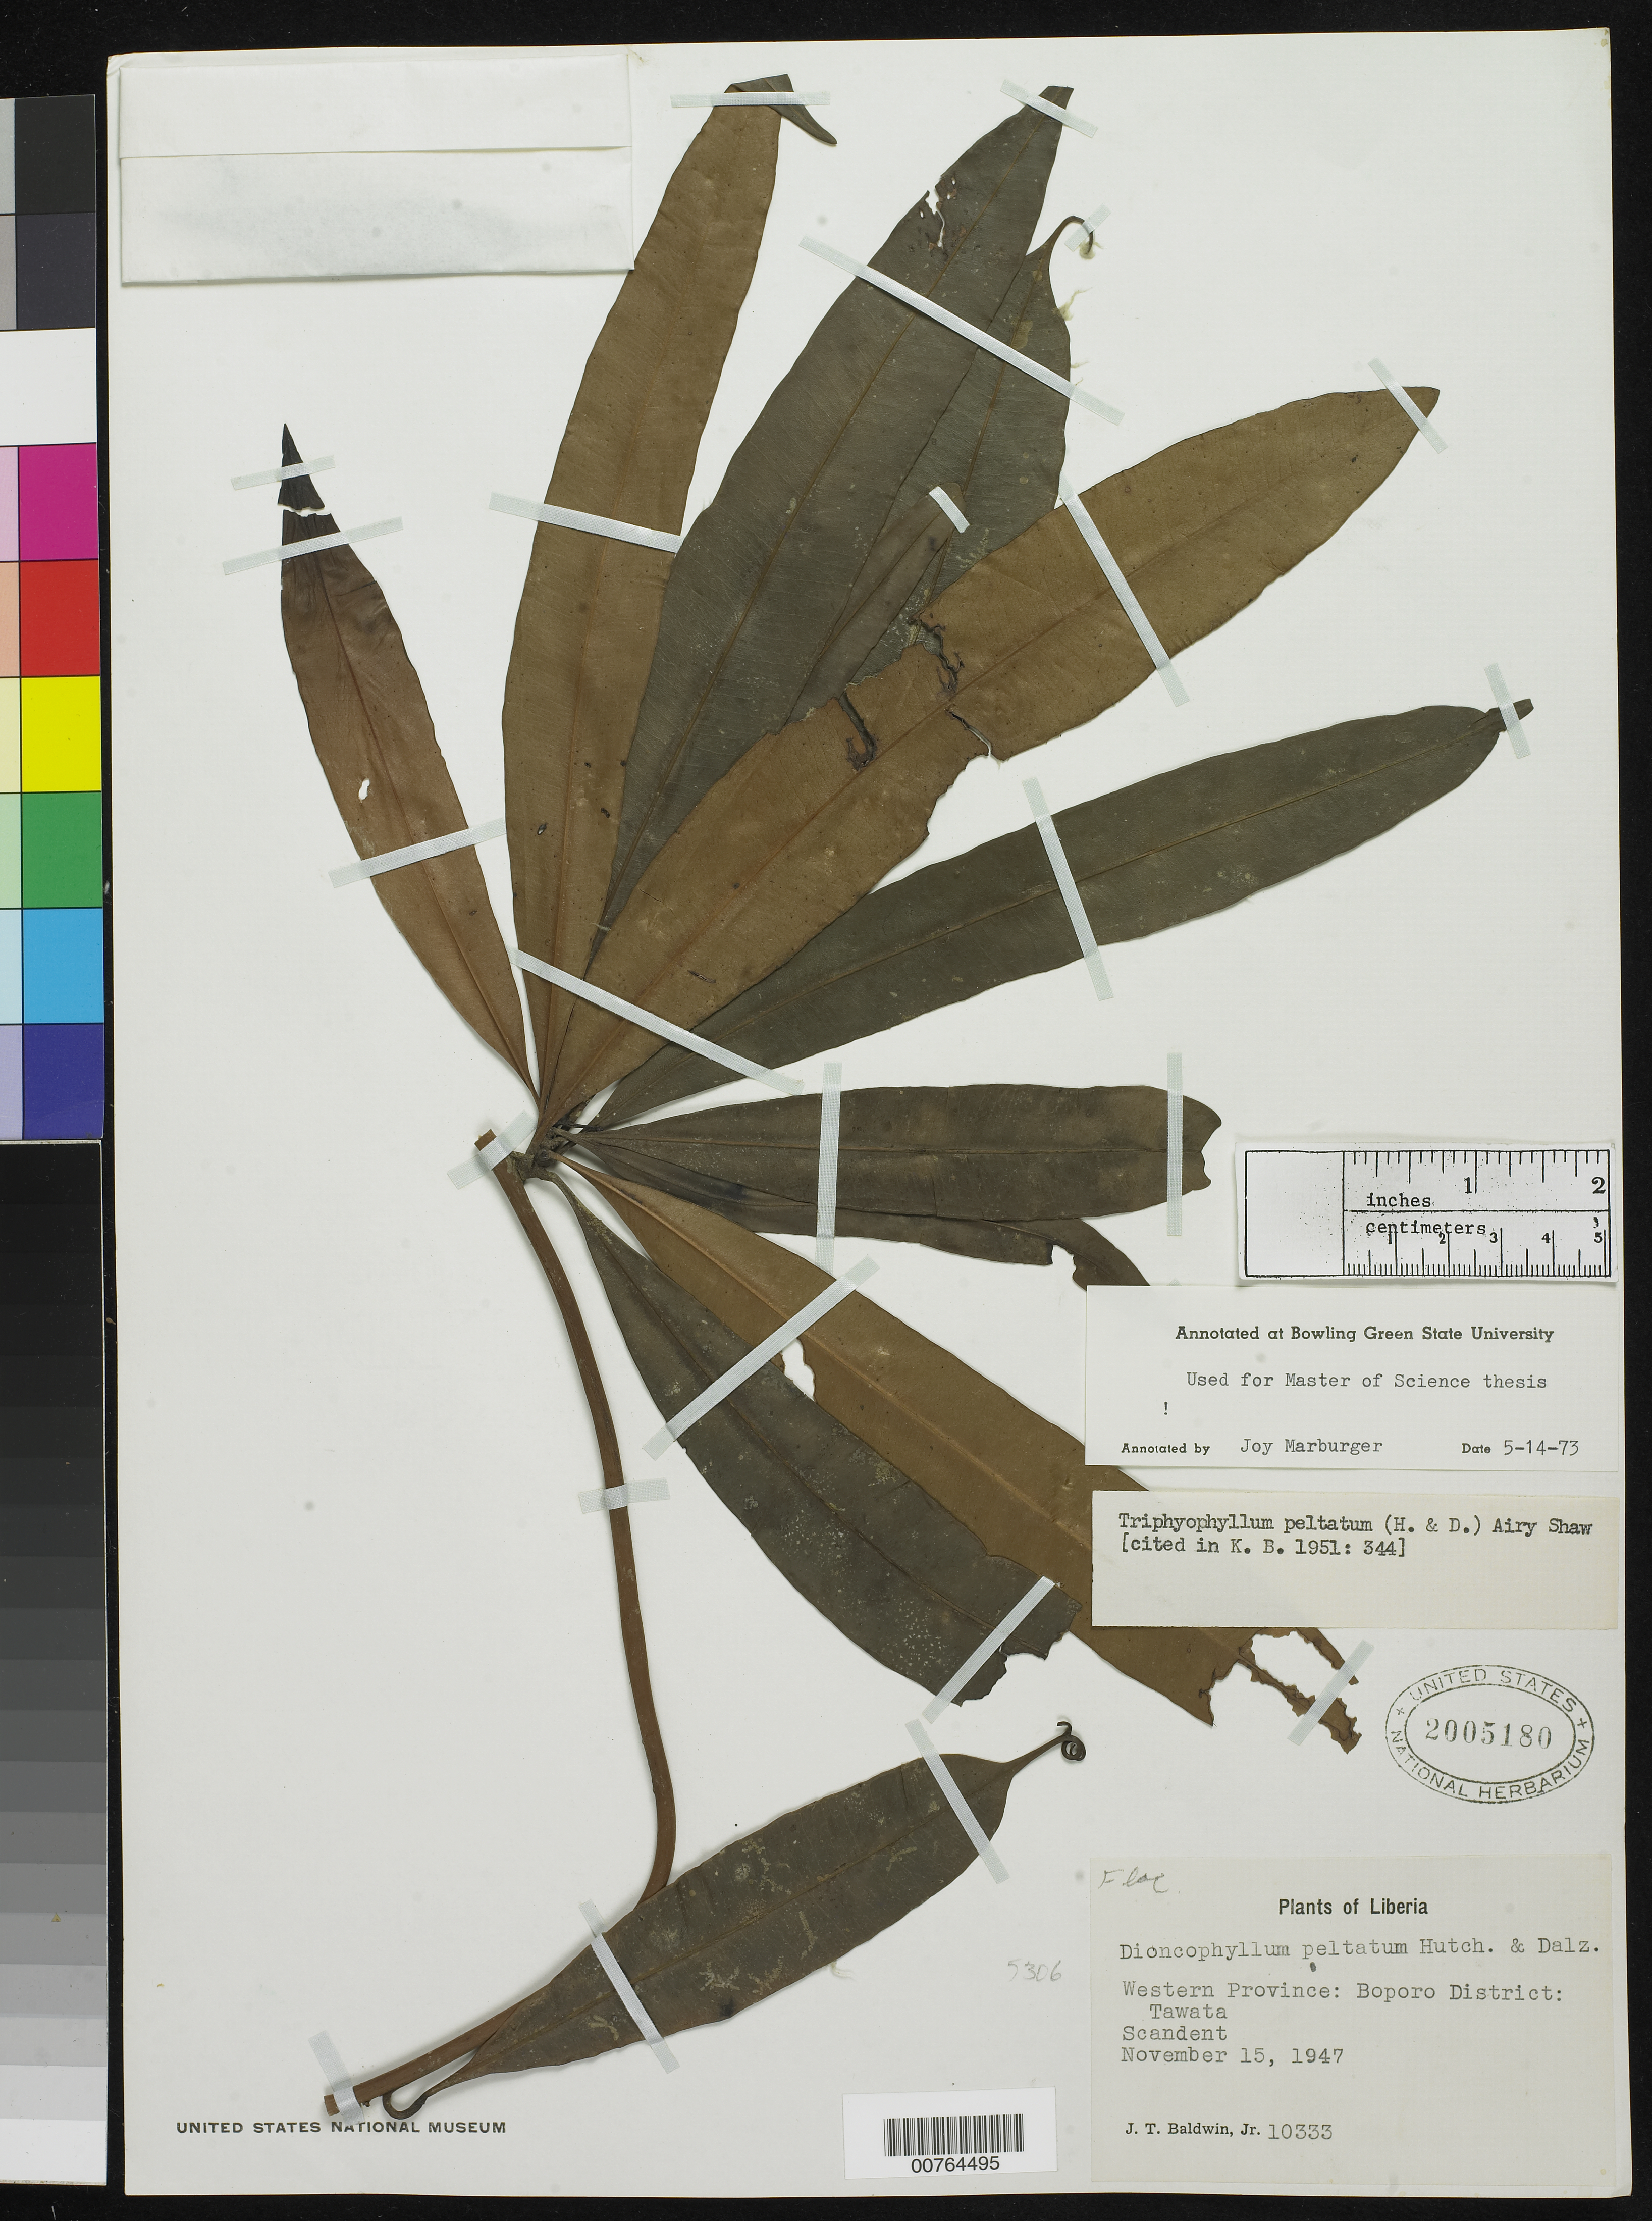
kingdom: Plantae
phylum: Tracheophyta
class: Magnoliopsida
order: Caryophyllales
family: Dioncophyllaceae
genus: Triphyophyllum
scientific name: Triphyophyllum peltatum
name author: (Hutch. & Dalziel) Airy Shaw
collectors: J. T. Baldwin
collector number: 10333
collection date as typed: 15 Nov 1947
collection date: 1947-11-15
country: Liberia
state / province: Gbarpolu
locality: Western Province: Boporo District, Tawata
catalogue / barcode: US 2005180